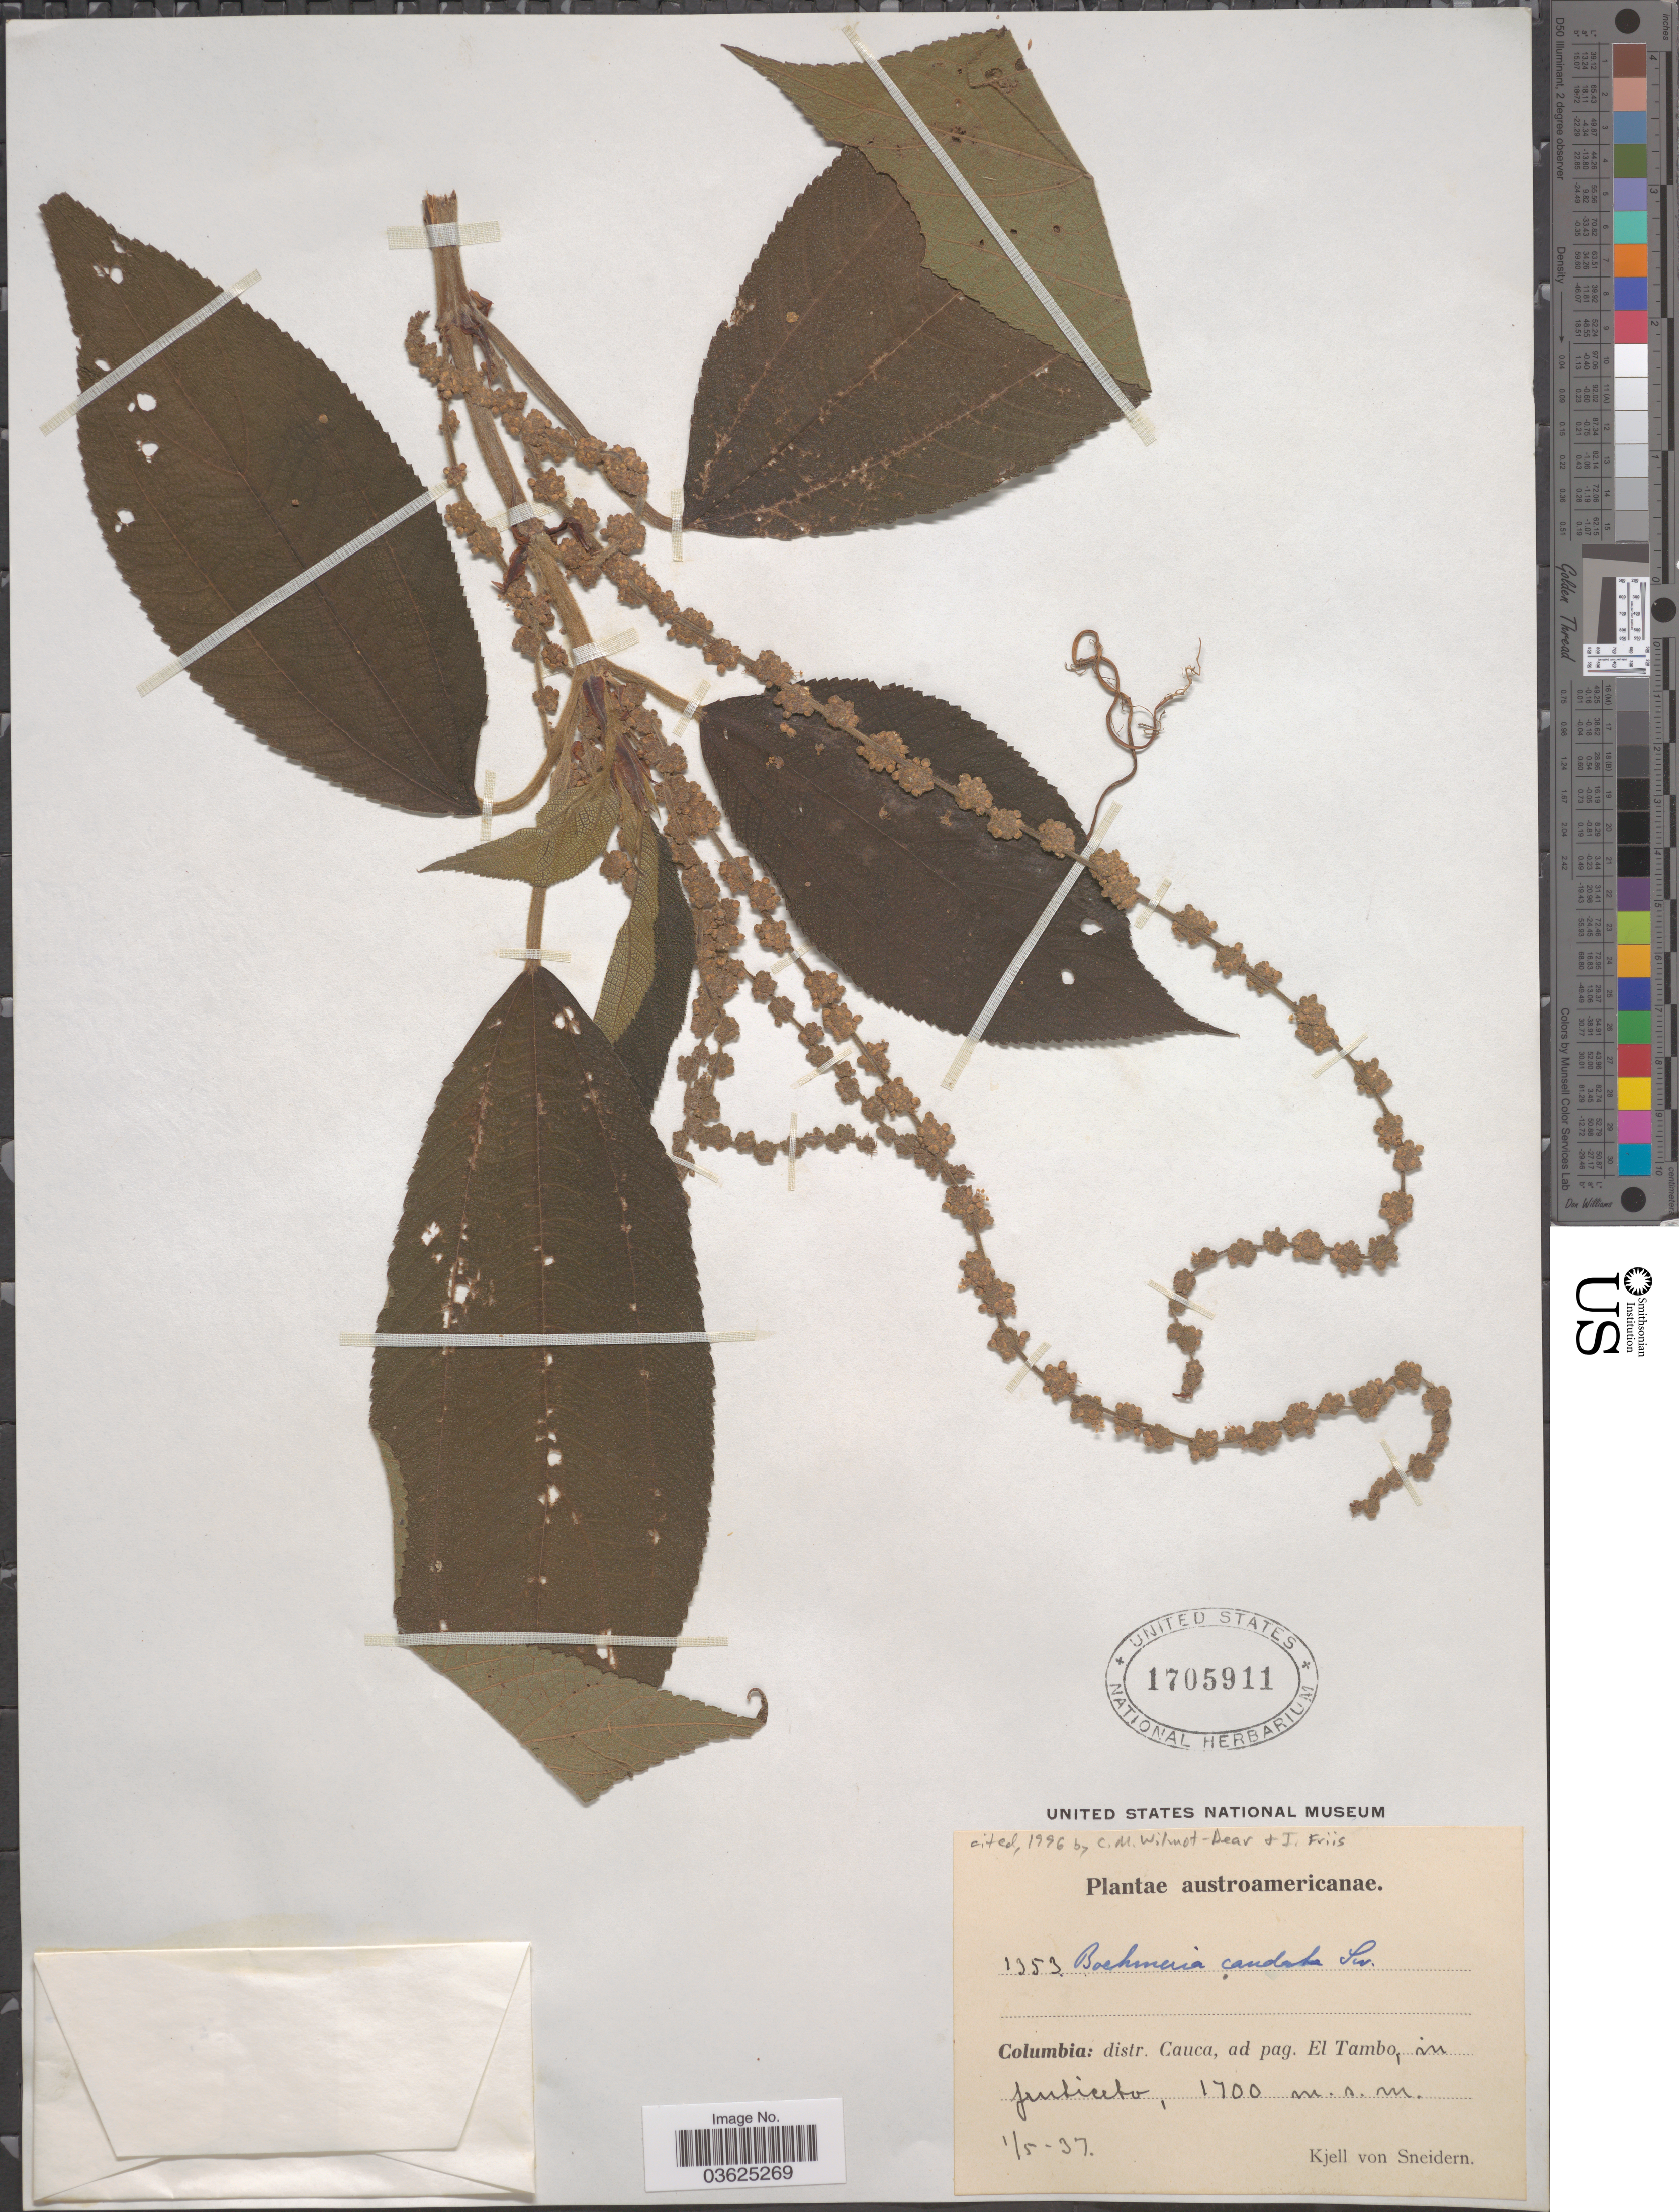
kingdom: Plantae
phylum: Tracheophyta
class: Magnoliopsida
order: Rosales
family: Urticaceae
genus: Boehmeria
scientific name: Boehmeria caudata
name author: Sw.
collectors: K. von Sneidern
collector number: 1353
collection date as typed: Transcribed d/m/y: 1/5/37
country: Colombia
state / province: Cauca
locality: Distr. Cauca, ad pag. El Tambo.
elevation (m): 1700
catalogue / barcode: US 1705911